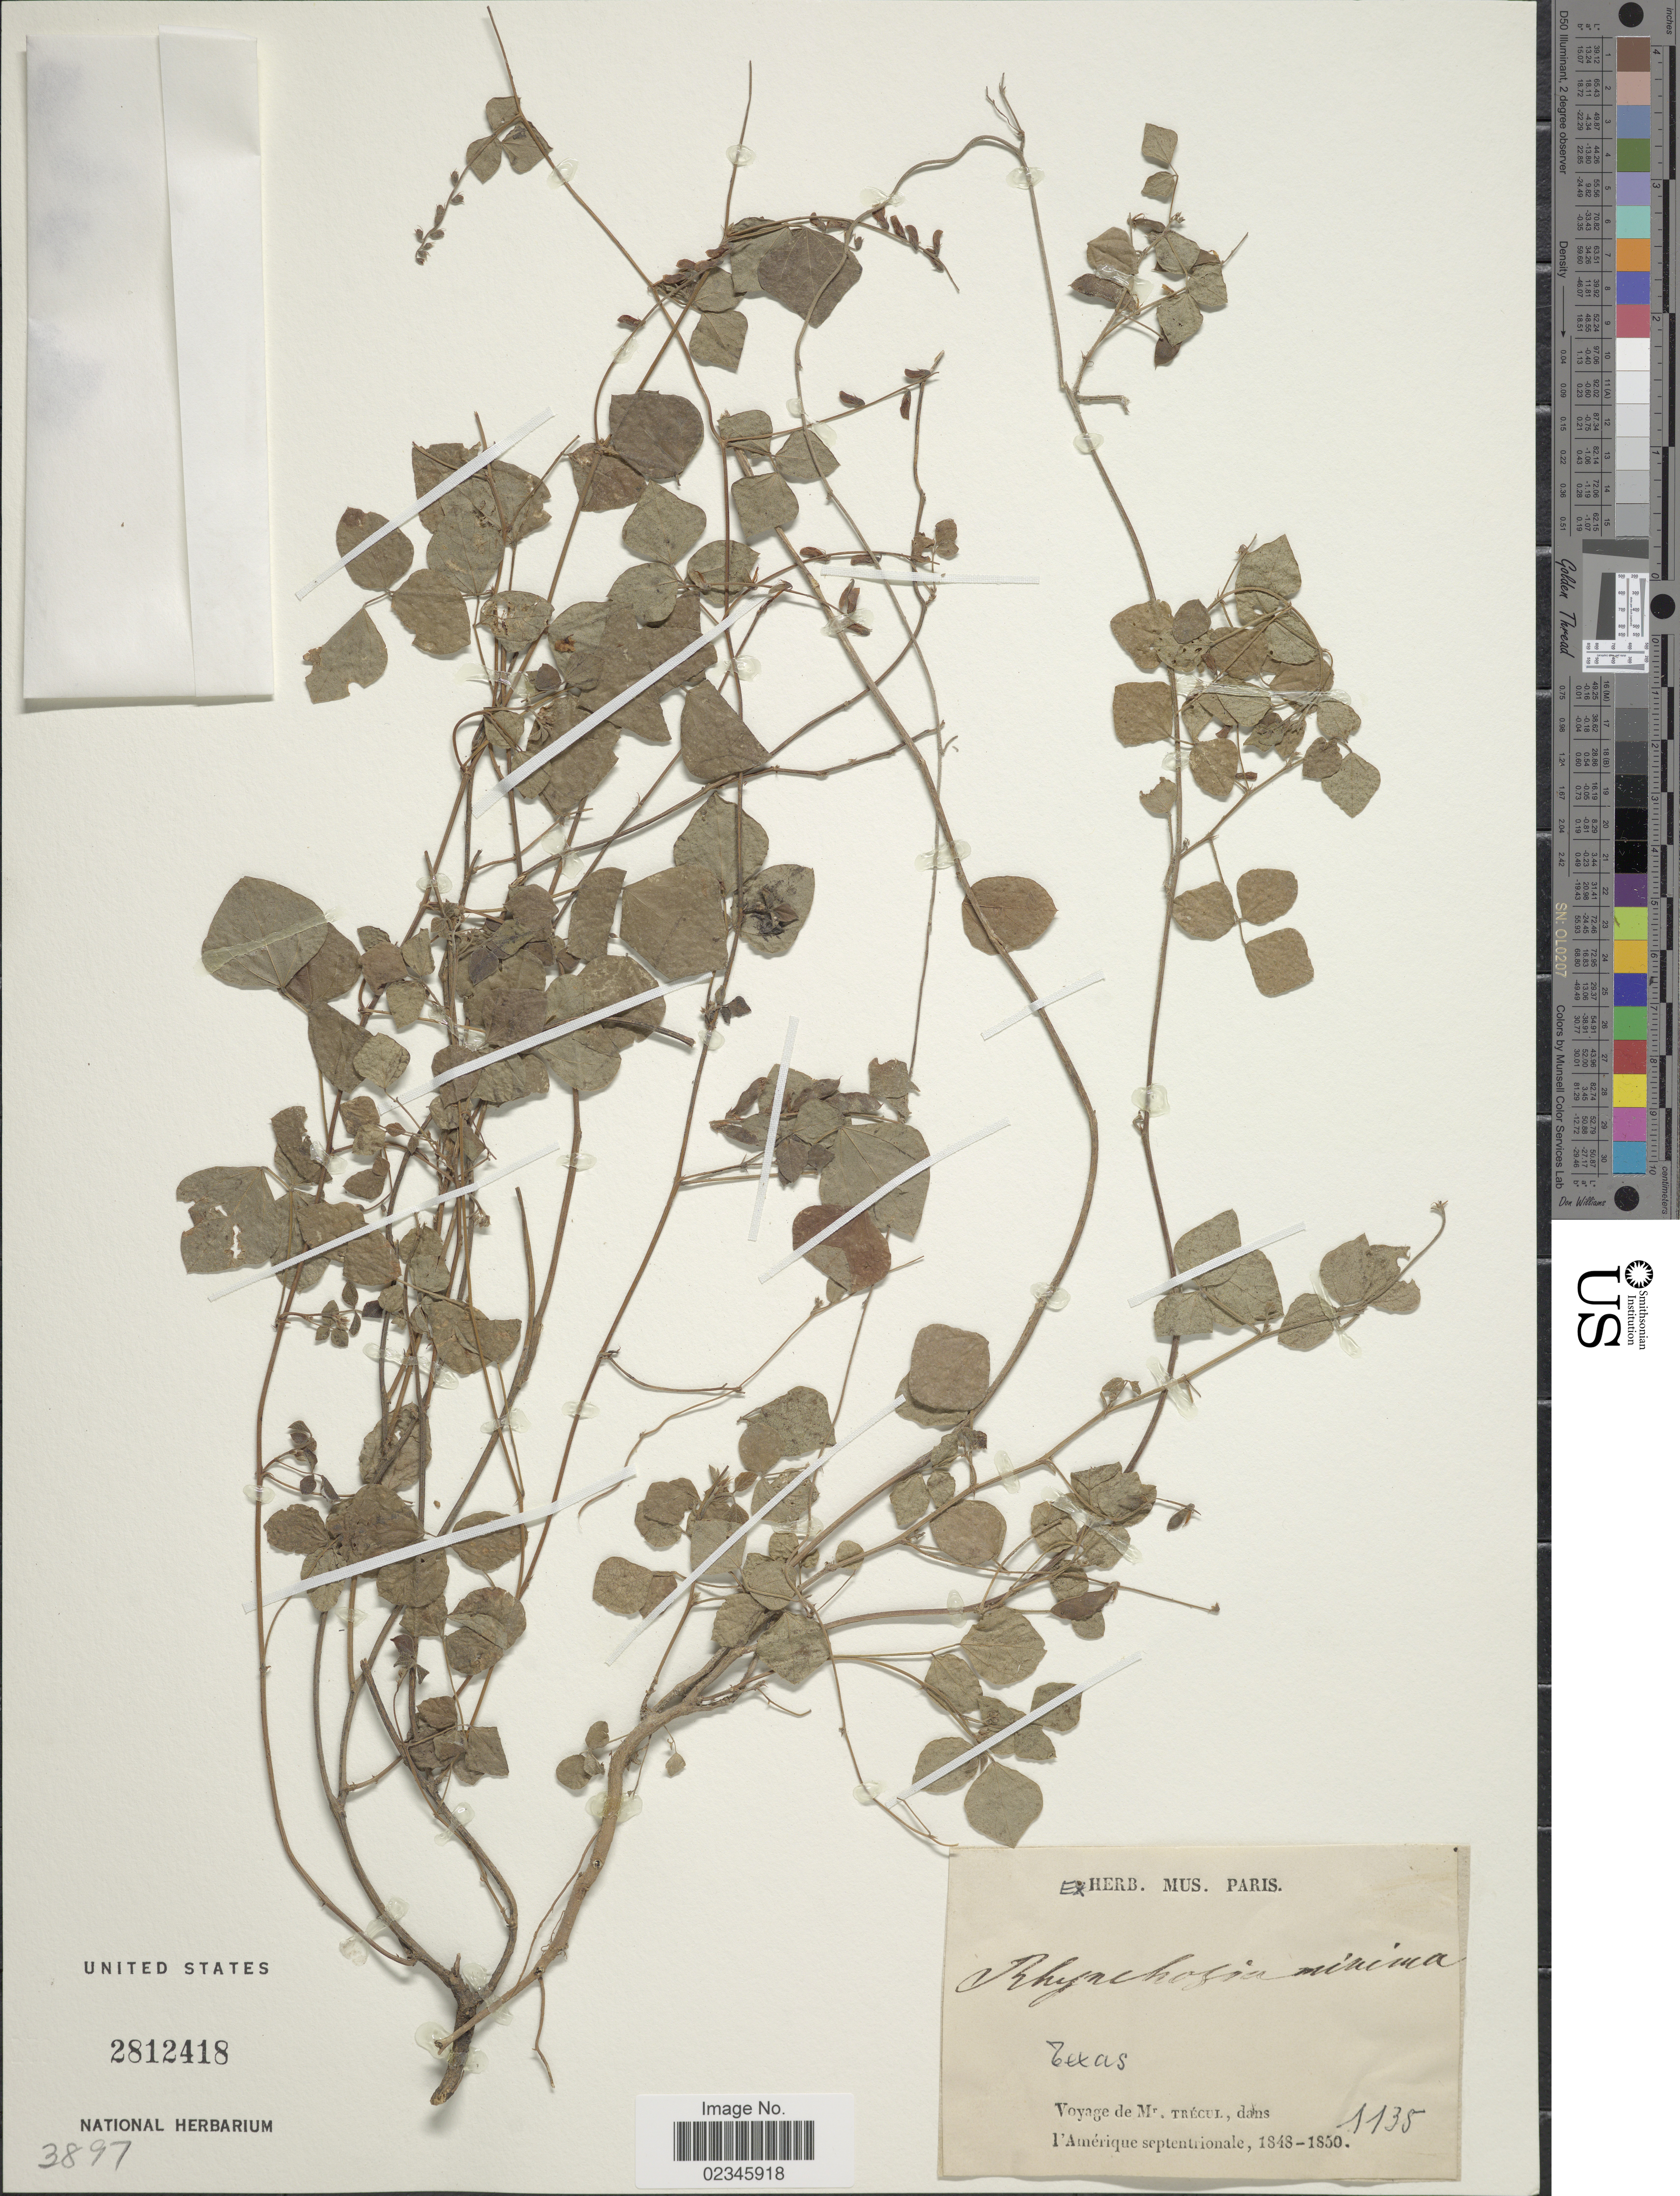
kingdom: Plantae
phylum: Tracheophyta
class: Magnoliopsida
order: Fabales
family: Fabaceae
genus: Rhynchosia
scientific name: Rhynchosia minima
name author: (L.) DC.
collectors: A. Trécul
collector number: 1135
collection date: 1848/1850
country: United States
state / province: Texas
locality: L'Amerique septentrionale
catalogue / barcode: US 2812418